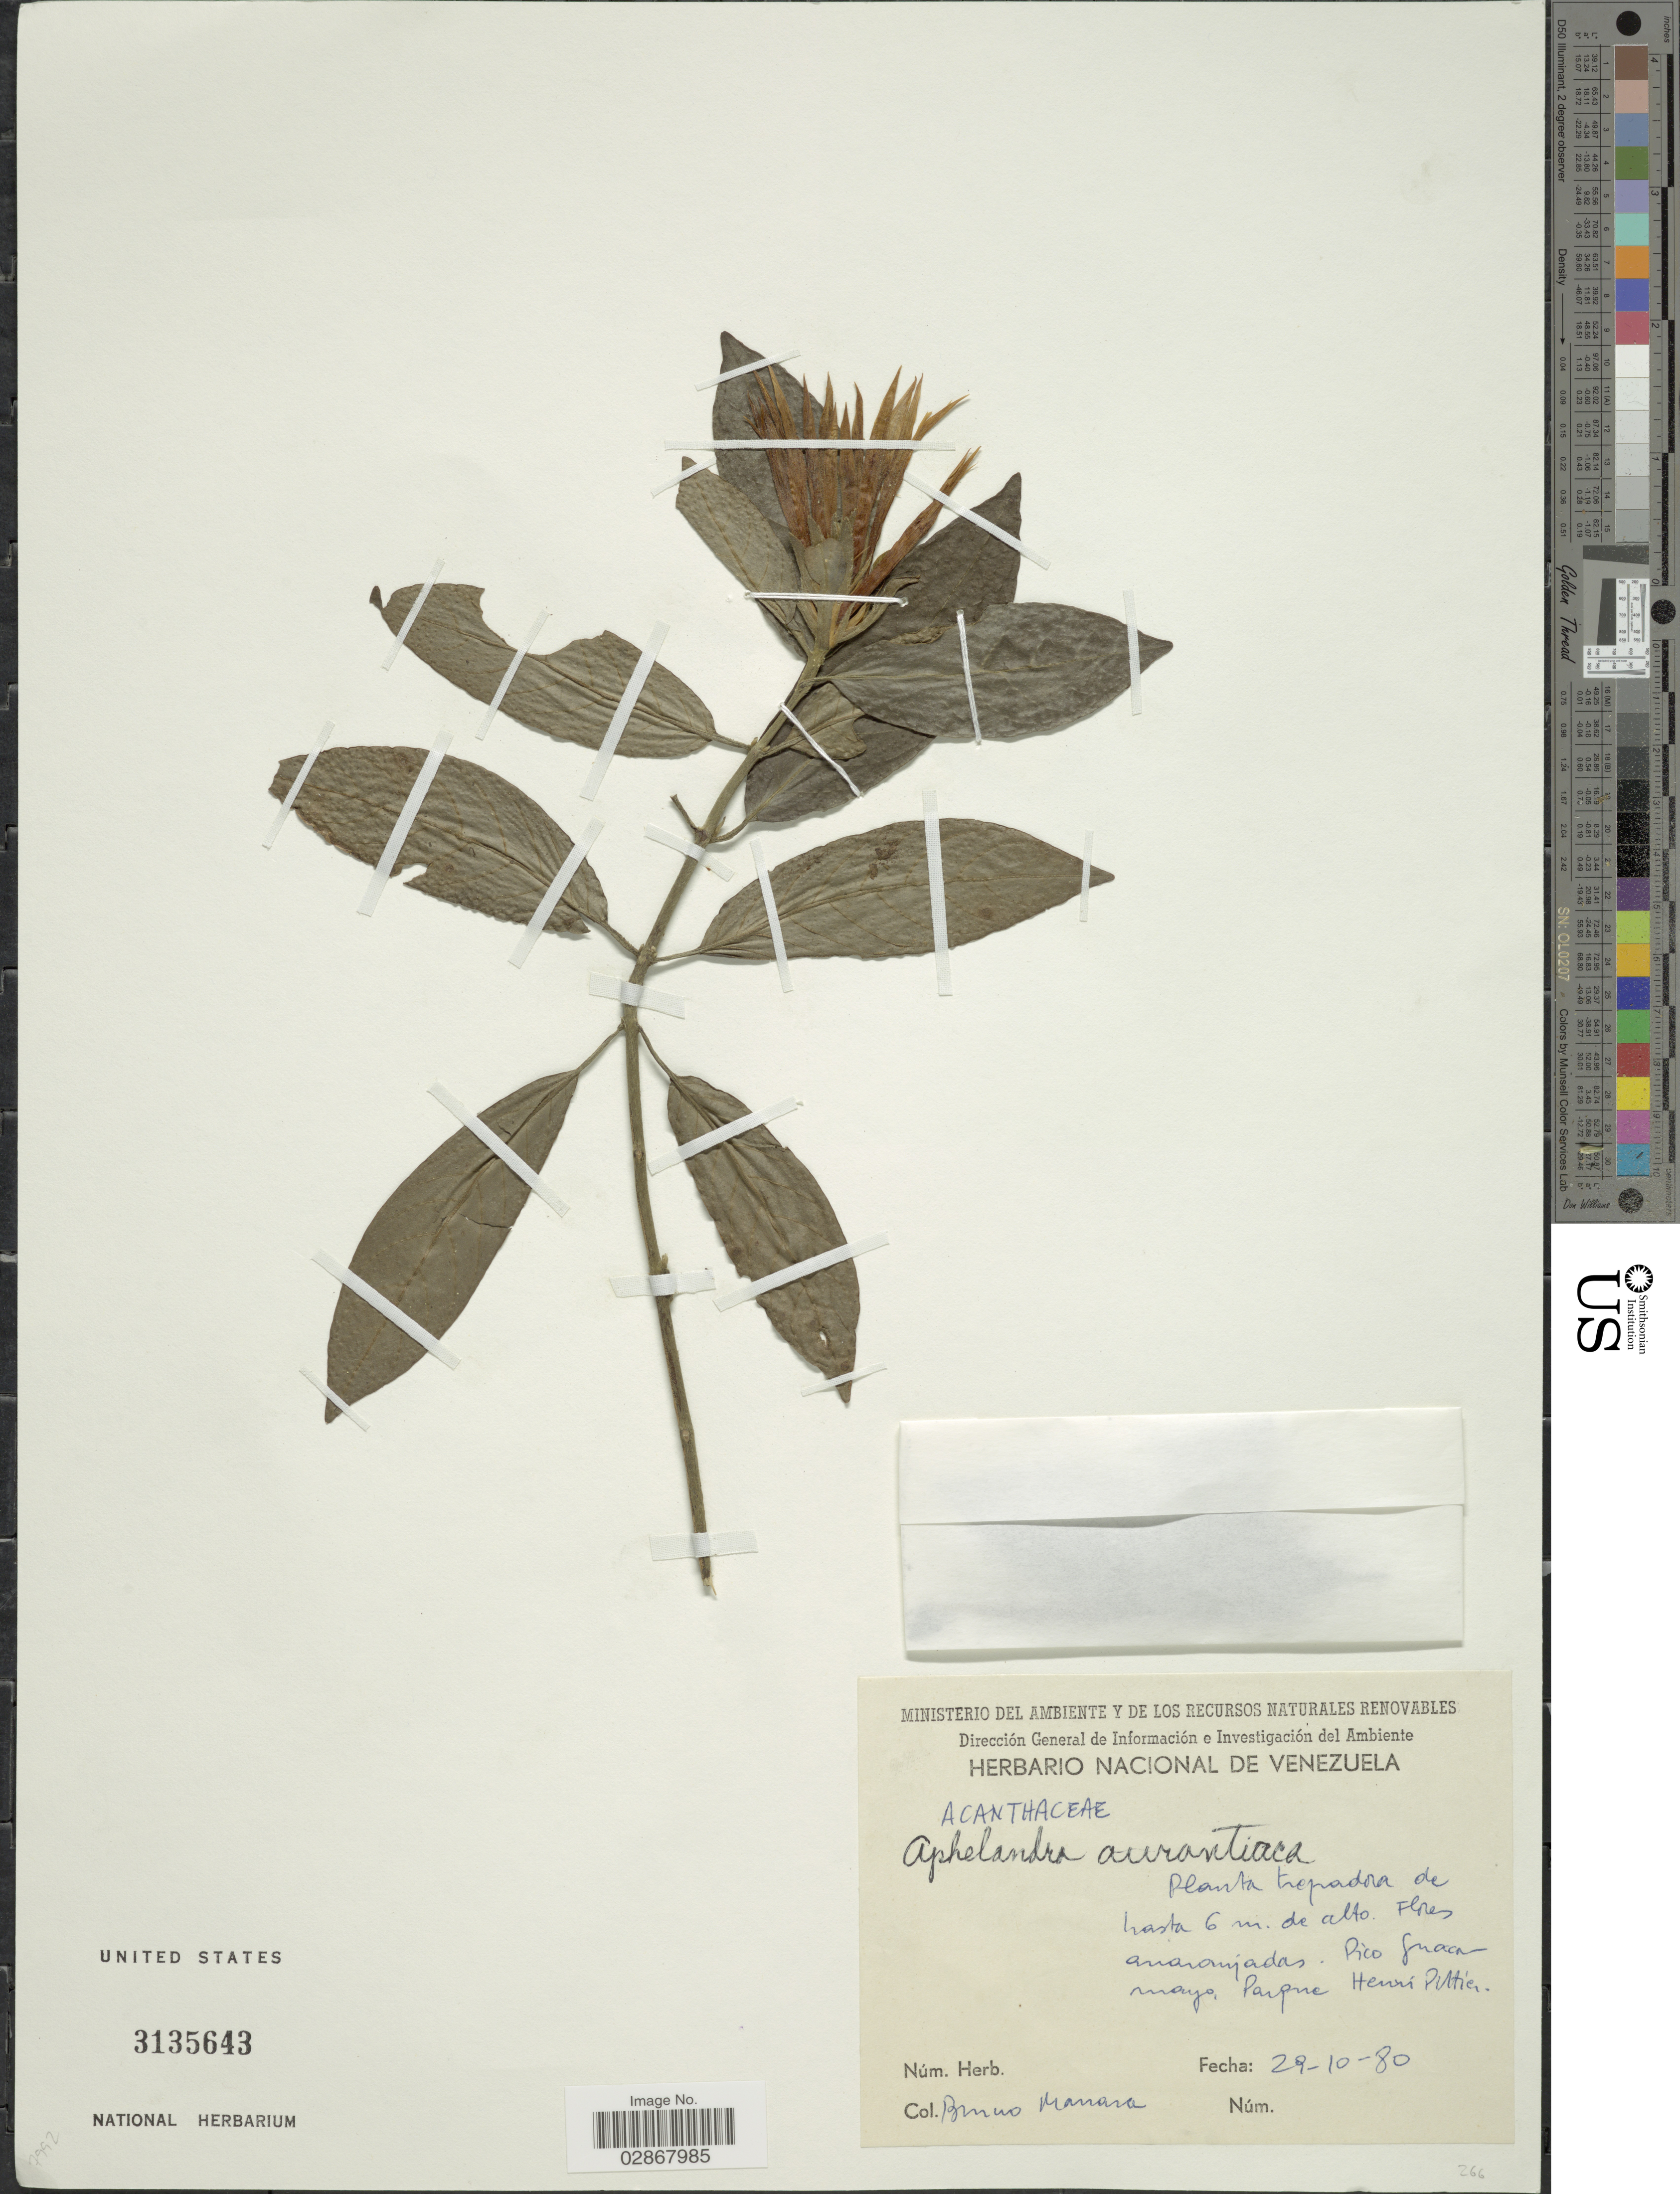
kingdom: Plantae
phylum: Tracheophyta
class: Magnoliopsida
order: Lamiales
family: Acanthaceae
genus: Aphelandra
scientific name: Aphelandra tomentosa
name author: Lindau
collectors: B. Manara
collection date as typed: Transcribed d/m/y: 29/10/80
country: Venezuela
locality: Pico Guacamaya, Paruqe Henri Pittier.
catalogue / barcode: US 3135643